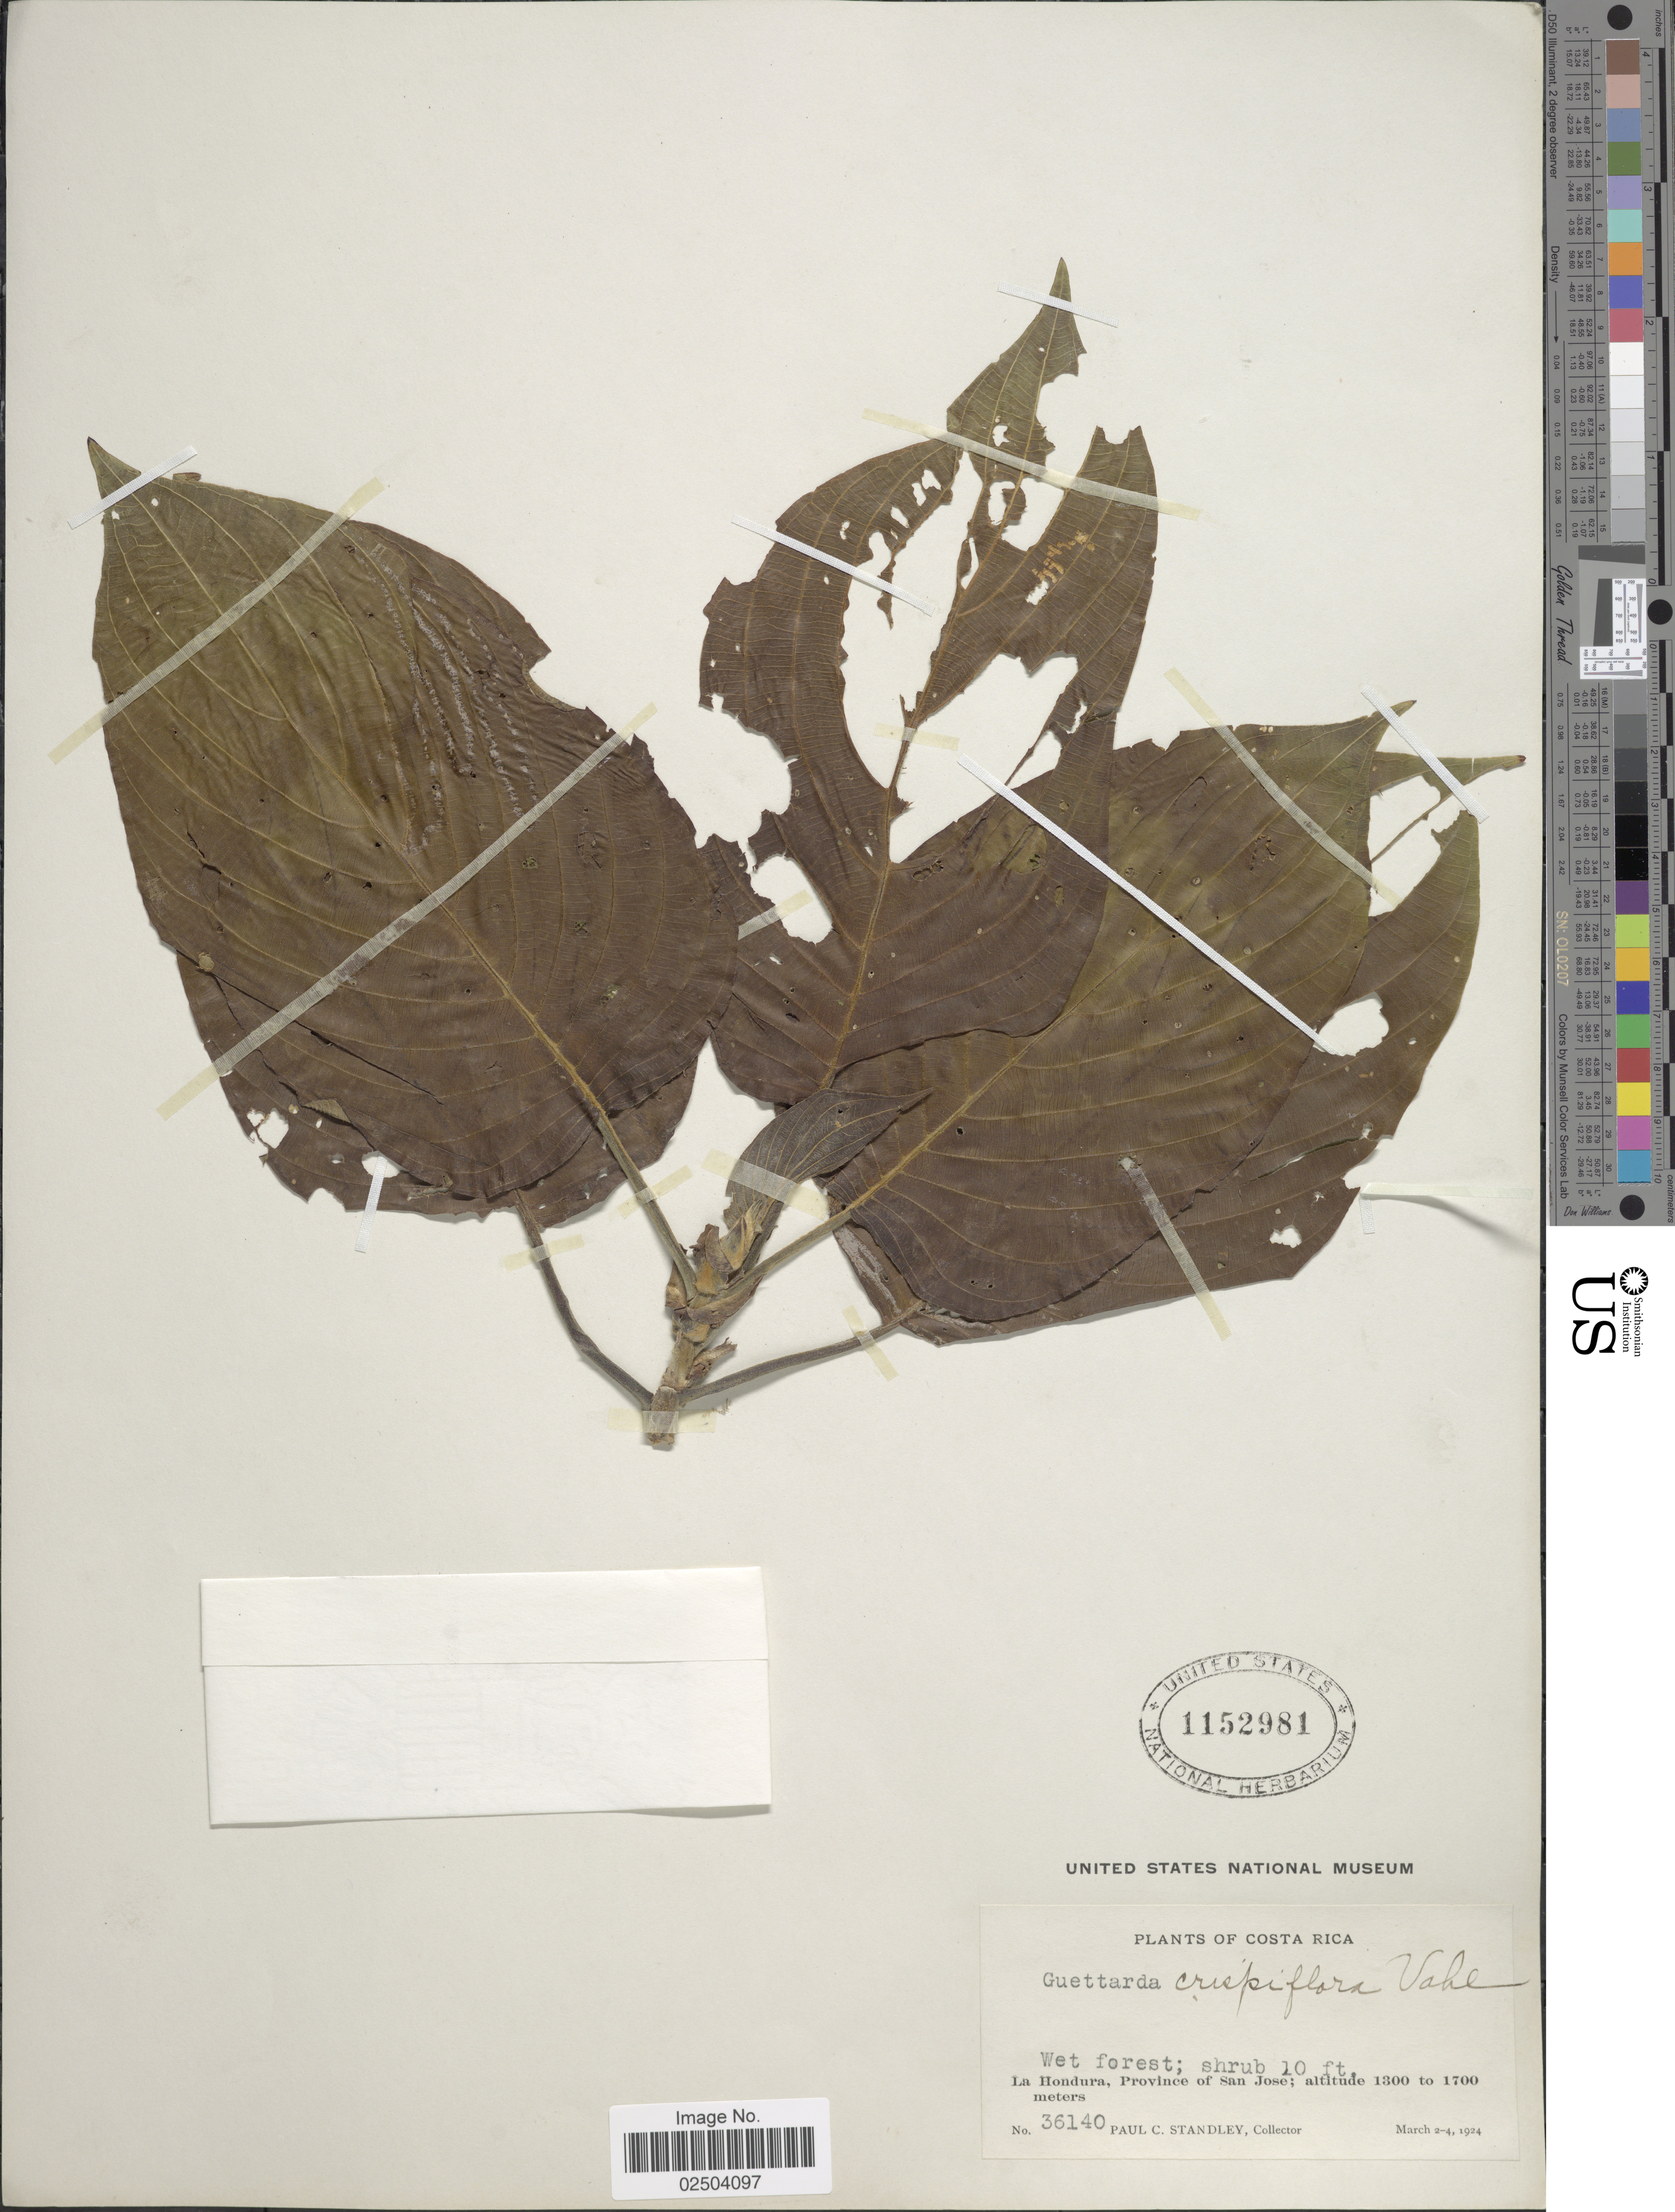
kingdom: Plantae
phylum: Tracheophyta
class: Magnoliopsida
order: Gentianales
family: Rubiaceae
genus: Guettarda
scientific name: Guettarda crispiflora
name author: Vahl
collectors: P. C. Standley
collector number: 36140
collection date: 1924-03-02/1924-03-04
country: Costa Rica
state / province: San José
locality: La Hondura.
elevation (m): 1300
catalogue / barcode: US 1152981